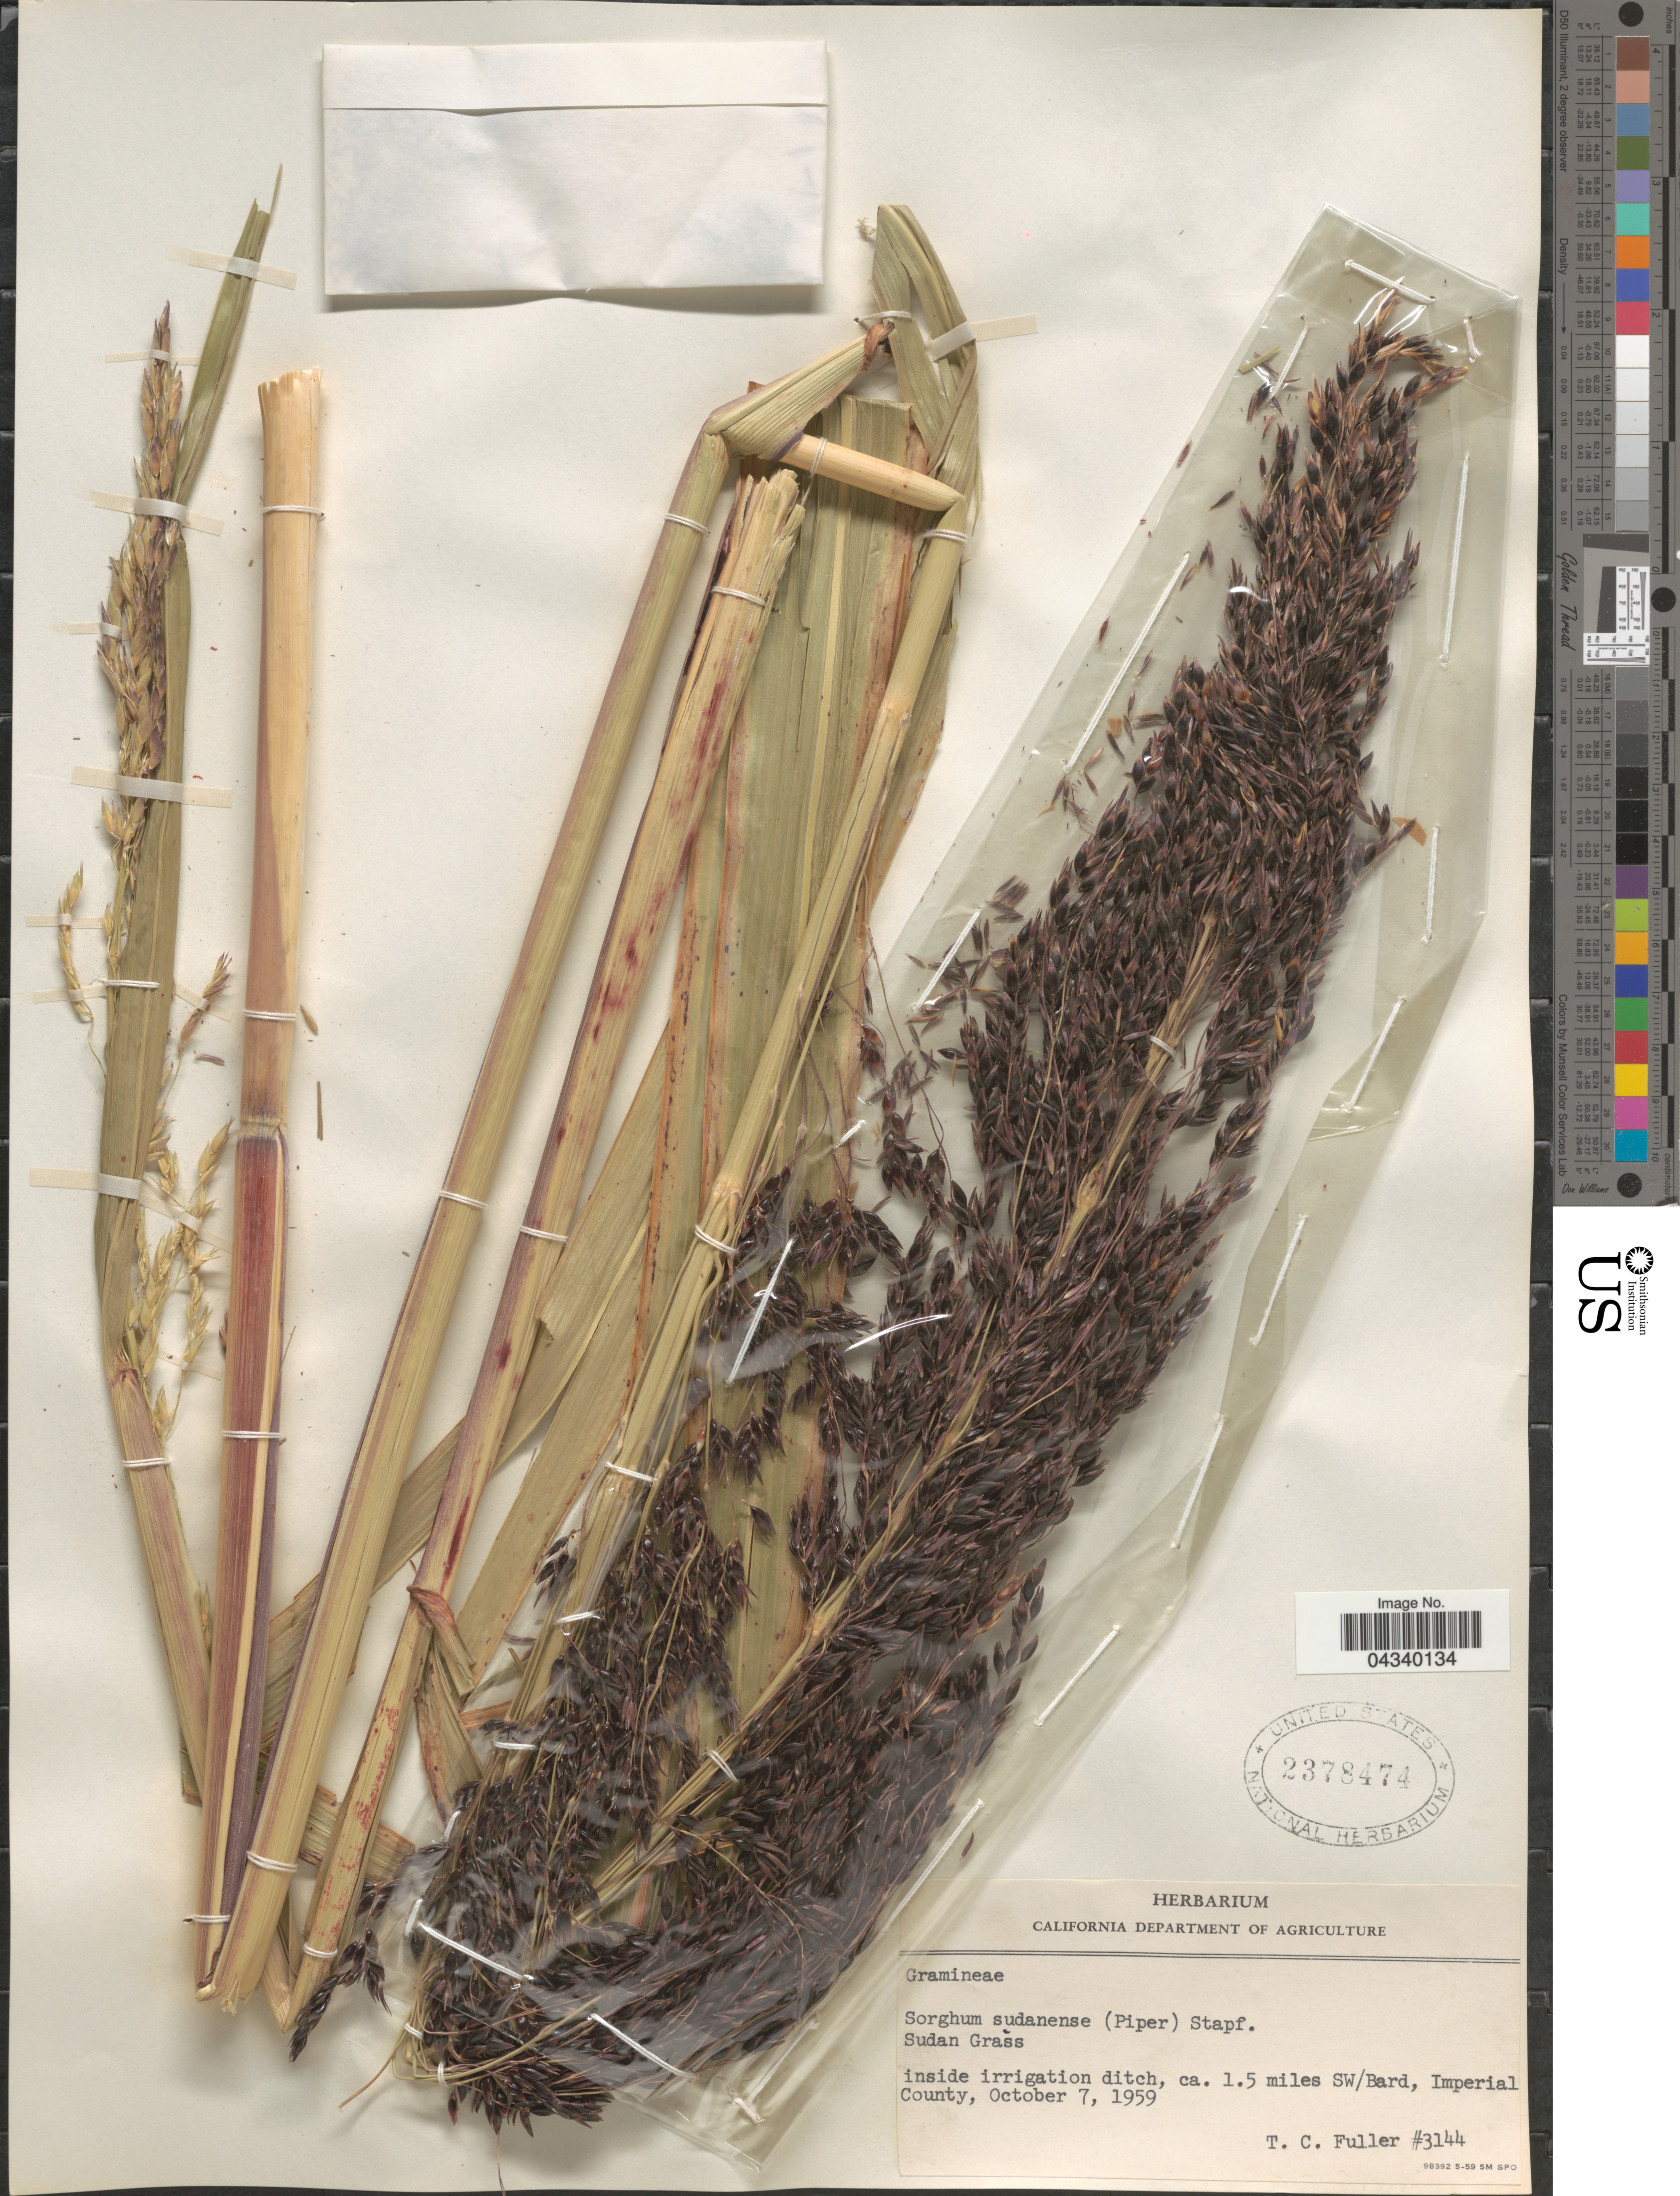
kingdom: Plantae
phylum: Tracheophyta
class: Liliopsida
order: Poales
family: Poaceae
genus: Sorghum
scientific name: Sorghum drummondii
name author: (Steud.) Nees ex Millsp. & Chase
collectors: T. Fuller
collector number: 3144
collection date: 1959-10-07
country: United States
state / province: California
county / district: Imperial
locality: Inside irrigation ditch, ca. 1.5 miles SW/Bard, Imperial County.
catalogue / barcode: US 2378474